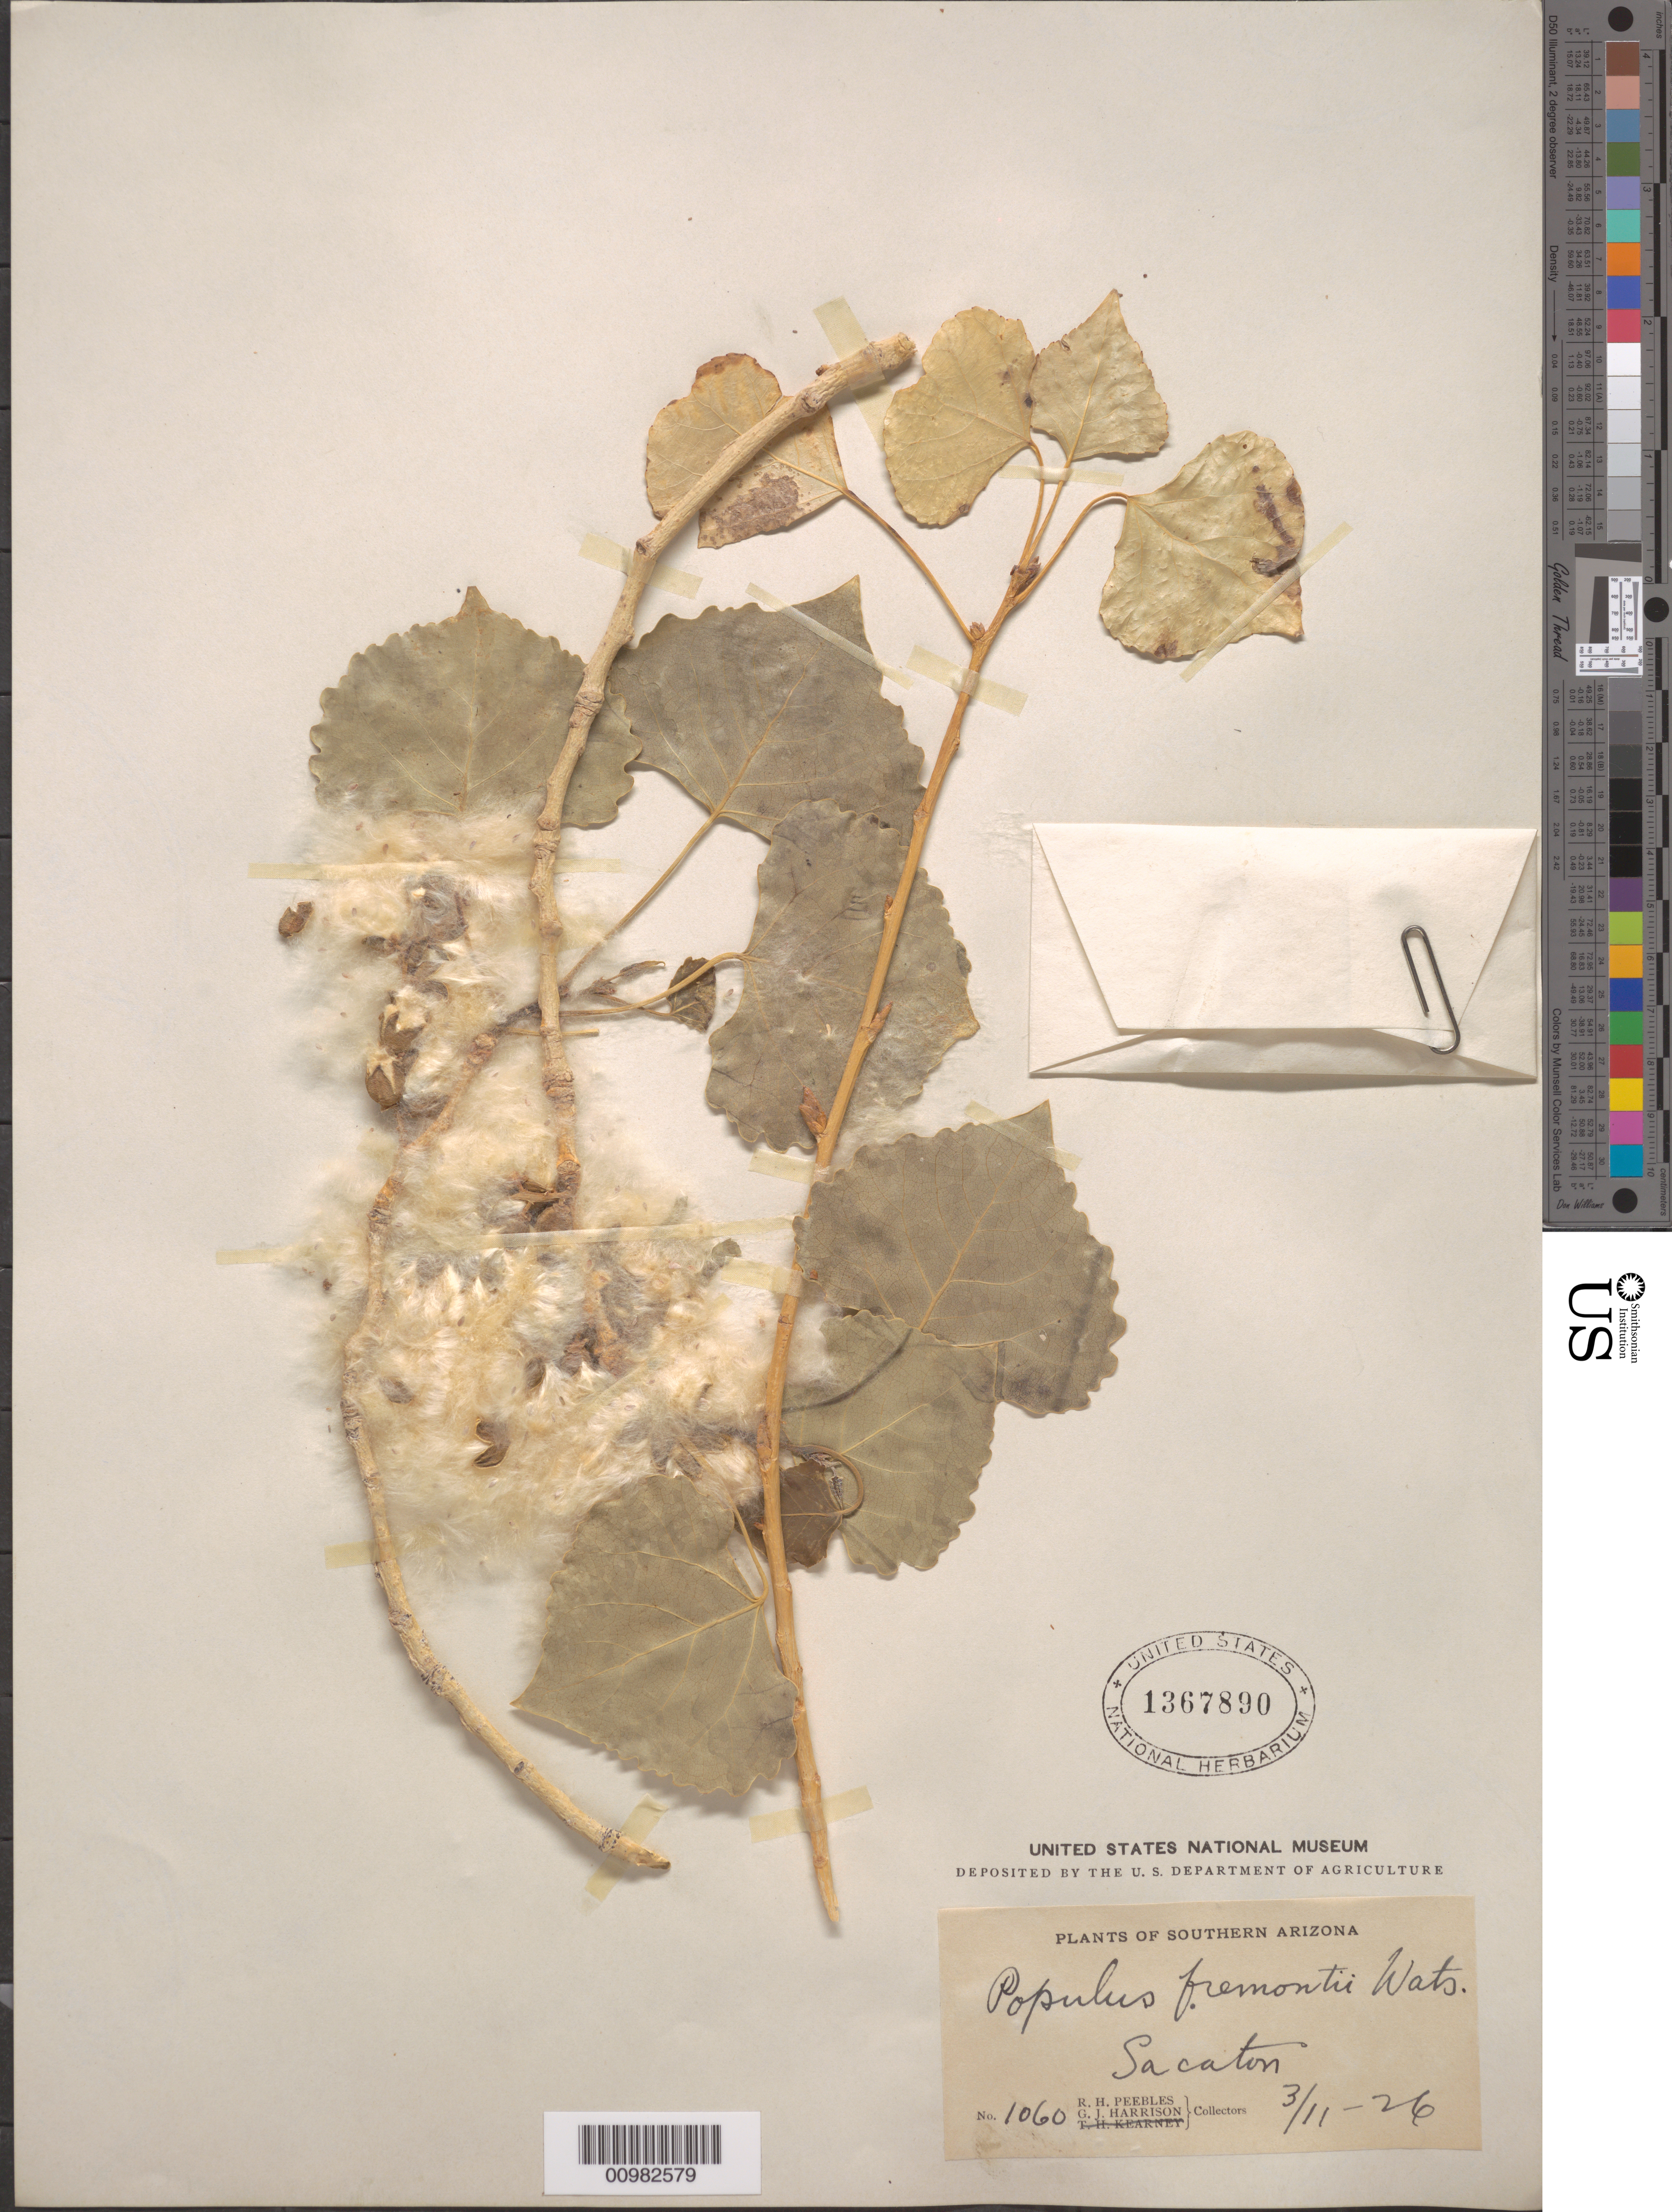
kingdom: Plantae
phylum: Tracheophyta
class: Magnoliopsida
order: Malpighiales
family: Salicaceae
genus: Populus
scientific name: Populus fremontii subsp. fremontii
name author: S. Watson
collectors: R. H. Peebles & G. J. Harrison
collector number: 1060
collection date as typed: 03 Nov 1926 or 11 Mar 1926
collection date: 1926-03-11/1926-11-03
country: United States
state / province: Arizona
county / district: Pinal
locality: Sacaton.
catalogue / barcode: US 1367890